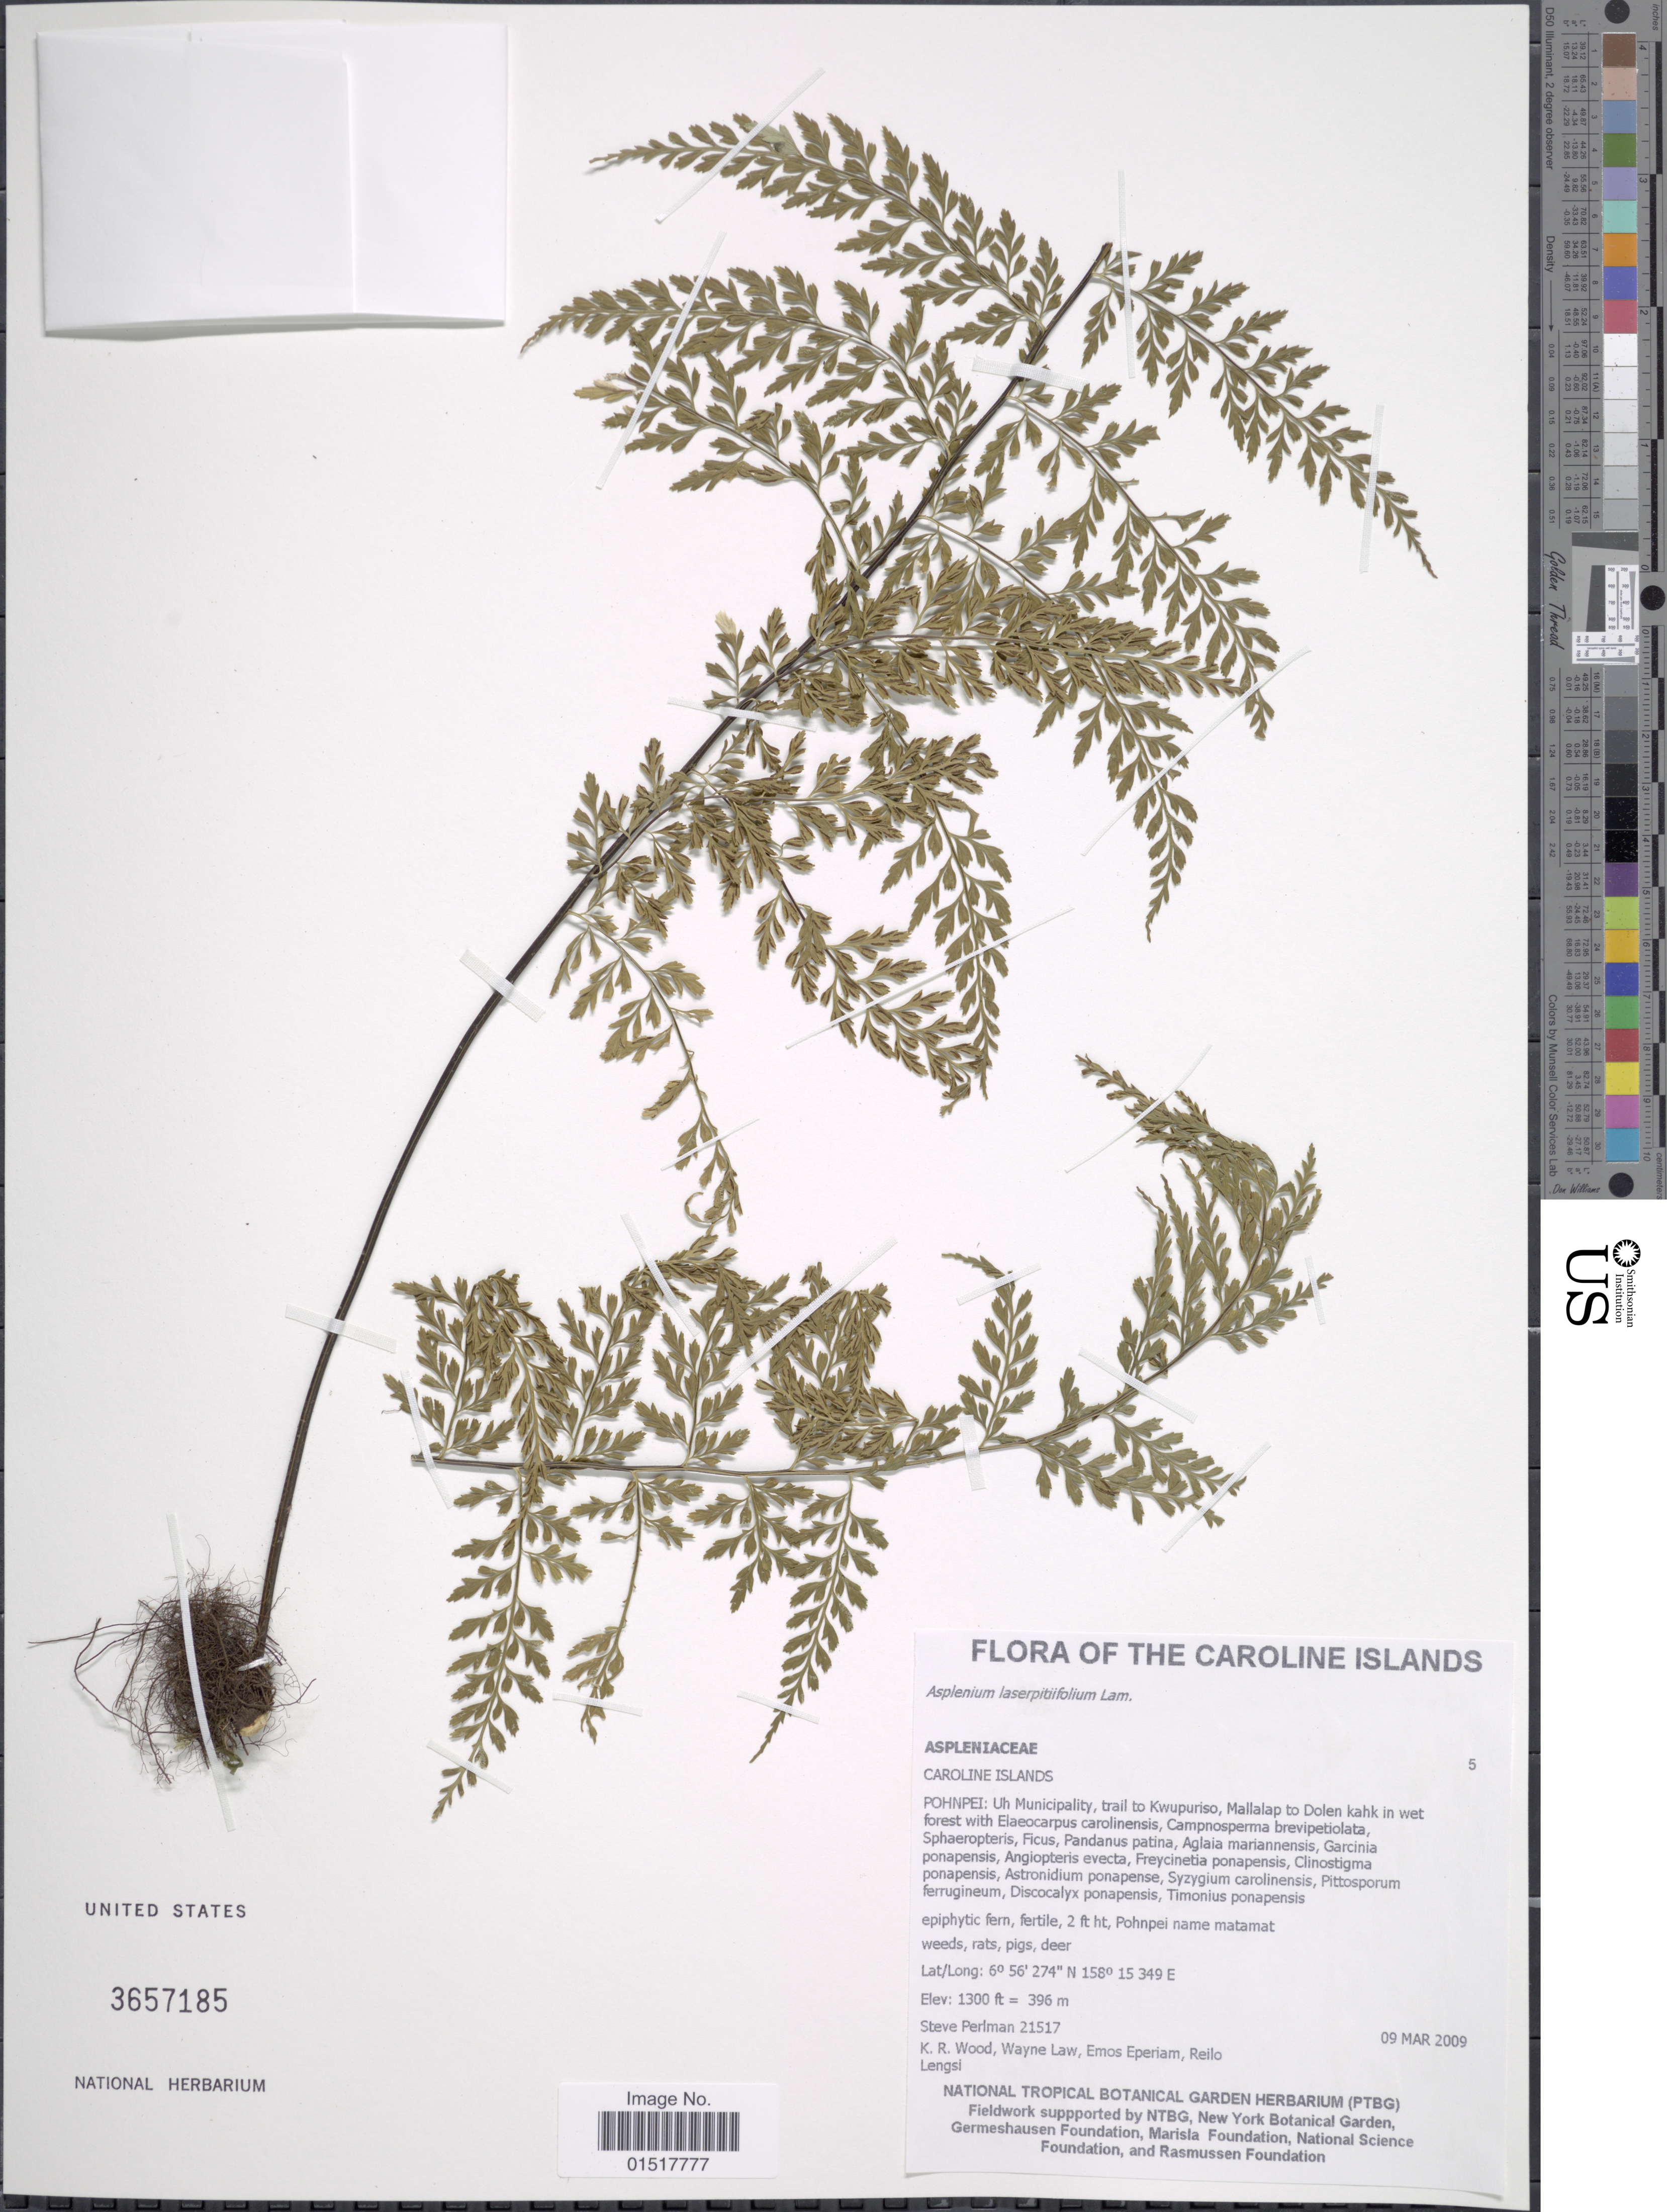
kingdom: Plantae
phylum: Tracheophyta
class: Polypodiopsida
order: Polypodiales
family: Aspleniaceae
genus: Asplenium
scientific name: Asplenium laserpitiifolium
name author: Lam.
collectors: S. Perlman, K. R. Wood, W. Law, P. Eperiam & R. Lengsi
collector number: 21517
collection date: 2009-03-09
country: Micronesia, Federated States of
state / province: Pohnpei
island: Pohnpei [Ponape]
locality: Caroline Islands. Pohnpei: Uh Municipality, trail to Kwupuriso, Mallalap to Dolen kahk in wet forest.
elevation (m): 396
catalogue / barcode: US 3657185